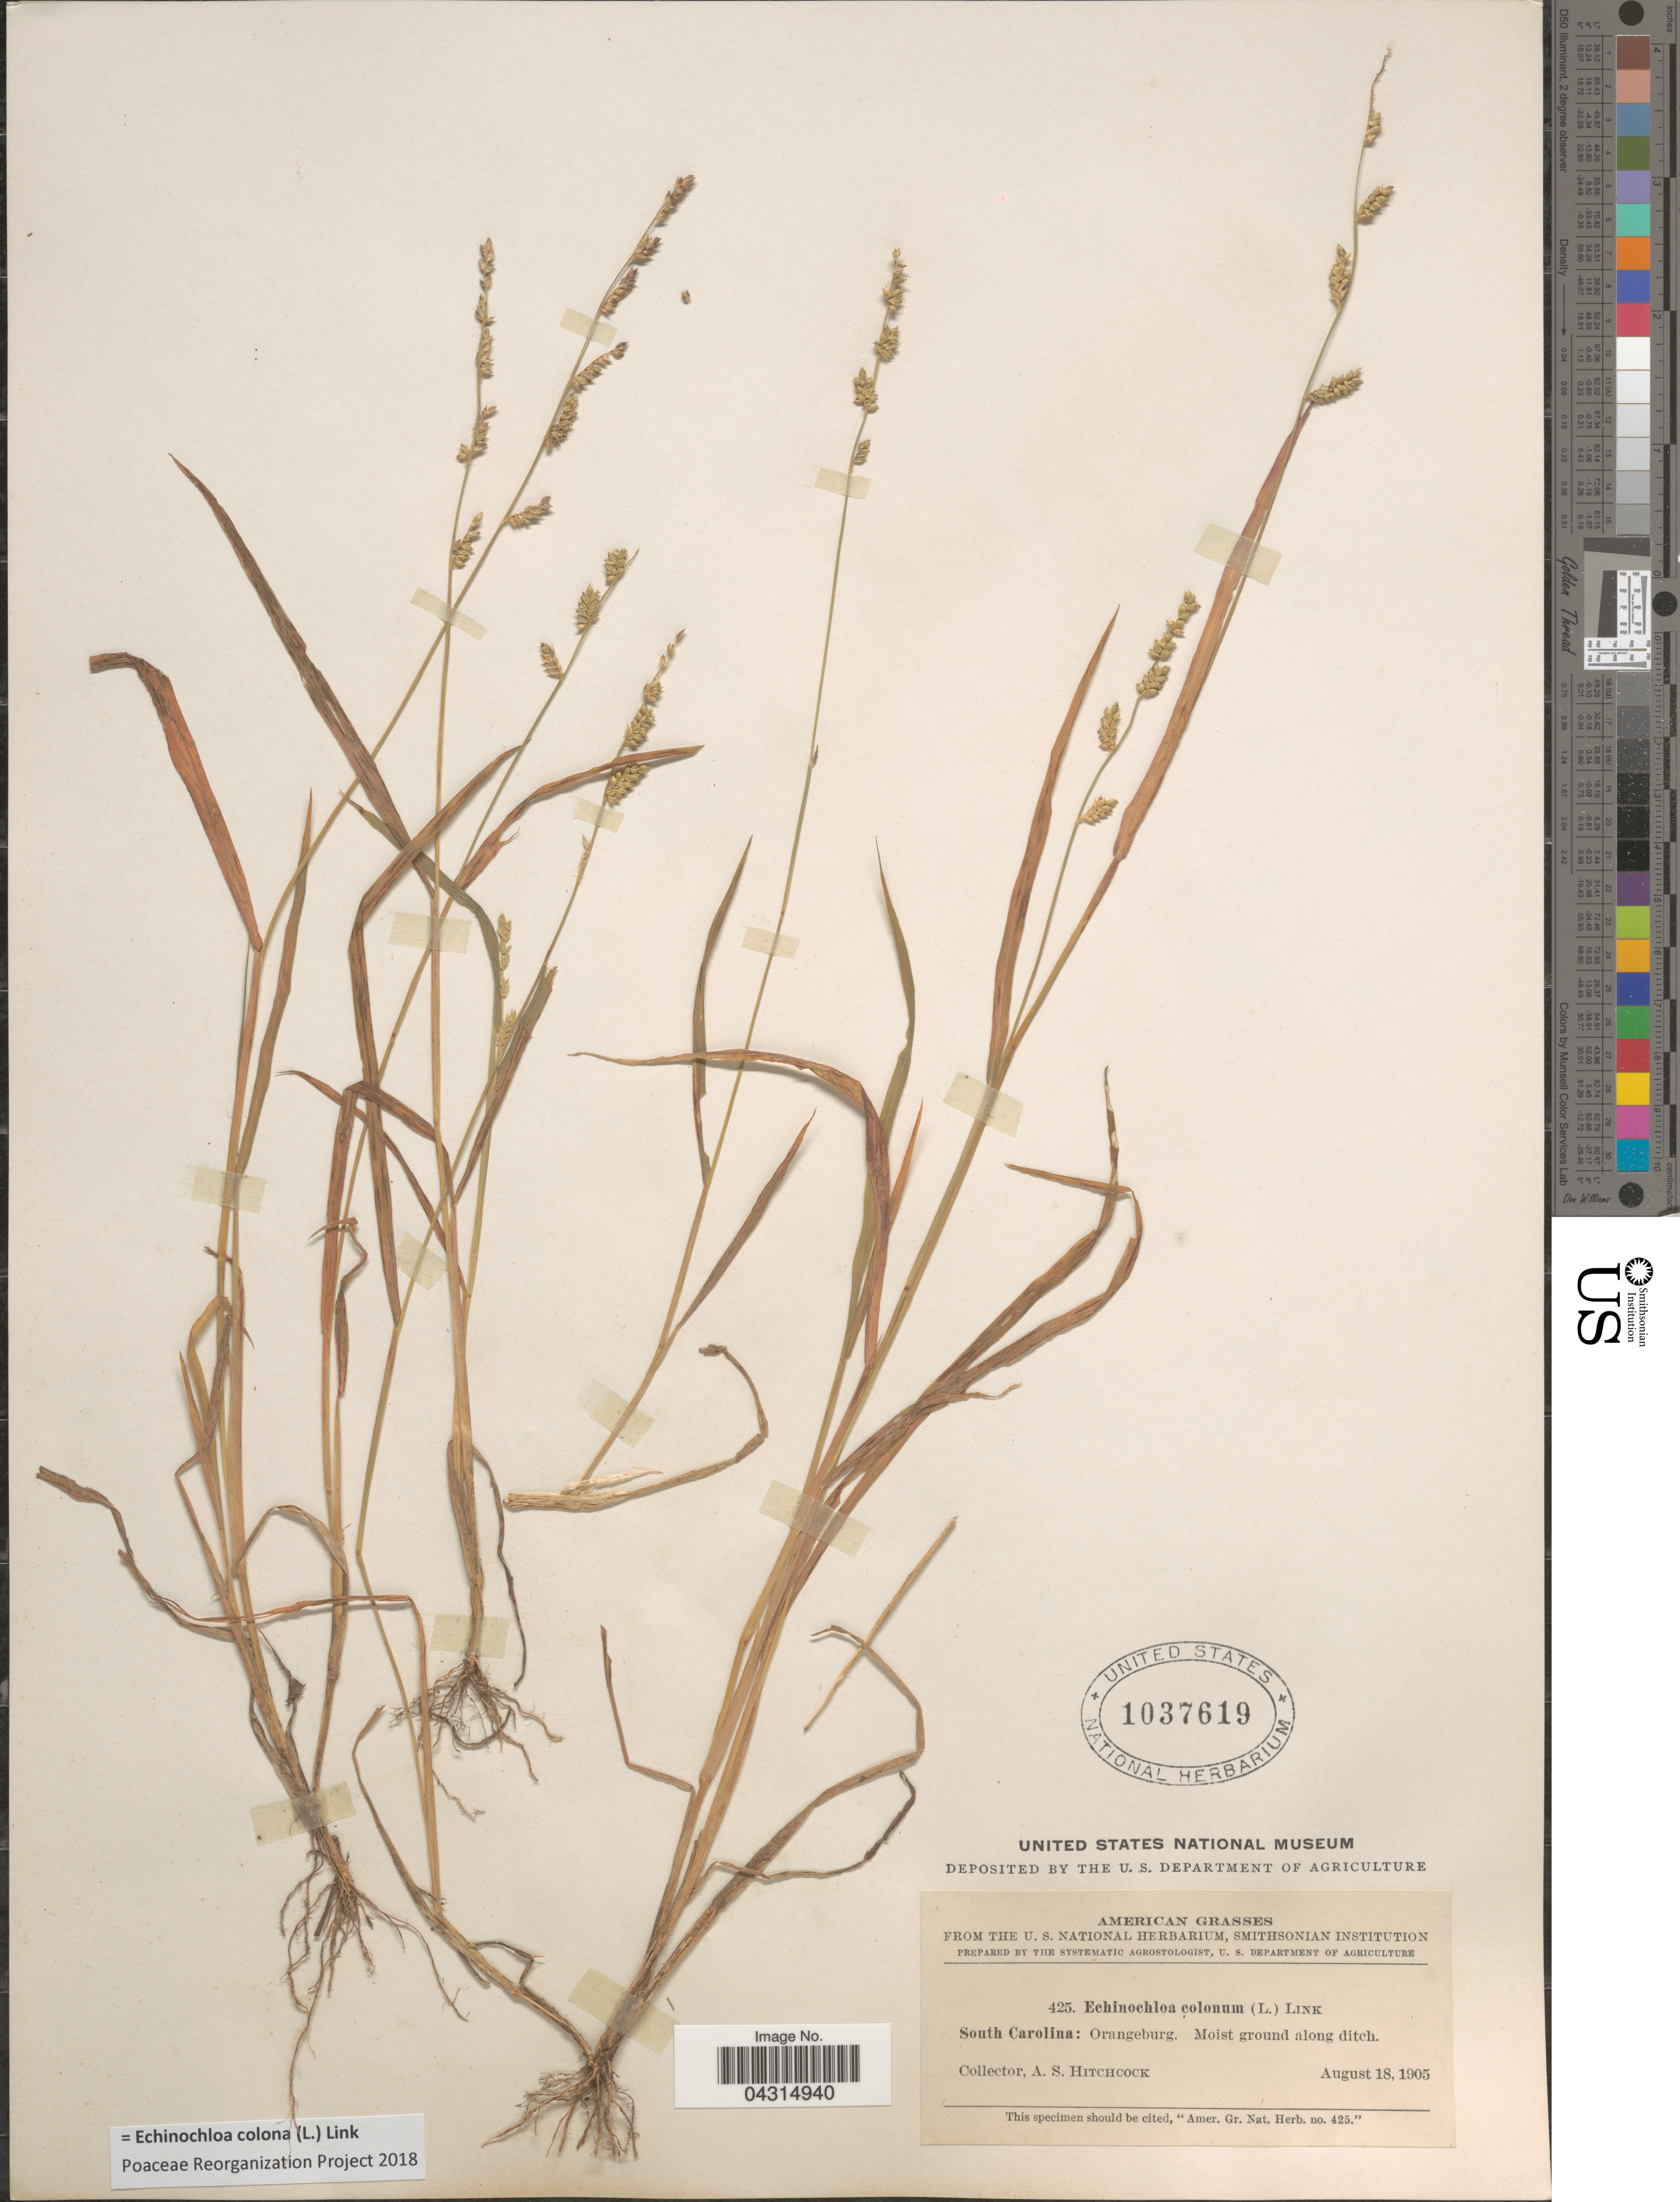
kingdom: Plantae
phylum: Tracheophyta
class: Liliopsida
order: Poales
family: Poaceae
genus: Echinochloa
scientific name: Echinochloa colona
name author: (L.) Link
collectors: A. S. Hitchcock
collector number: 425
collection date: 1905-08-18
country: United States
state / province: South Carolina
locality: Orangeburg.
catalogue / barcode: US 1037619